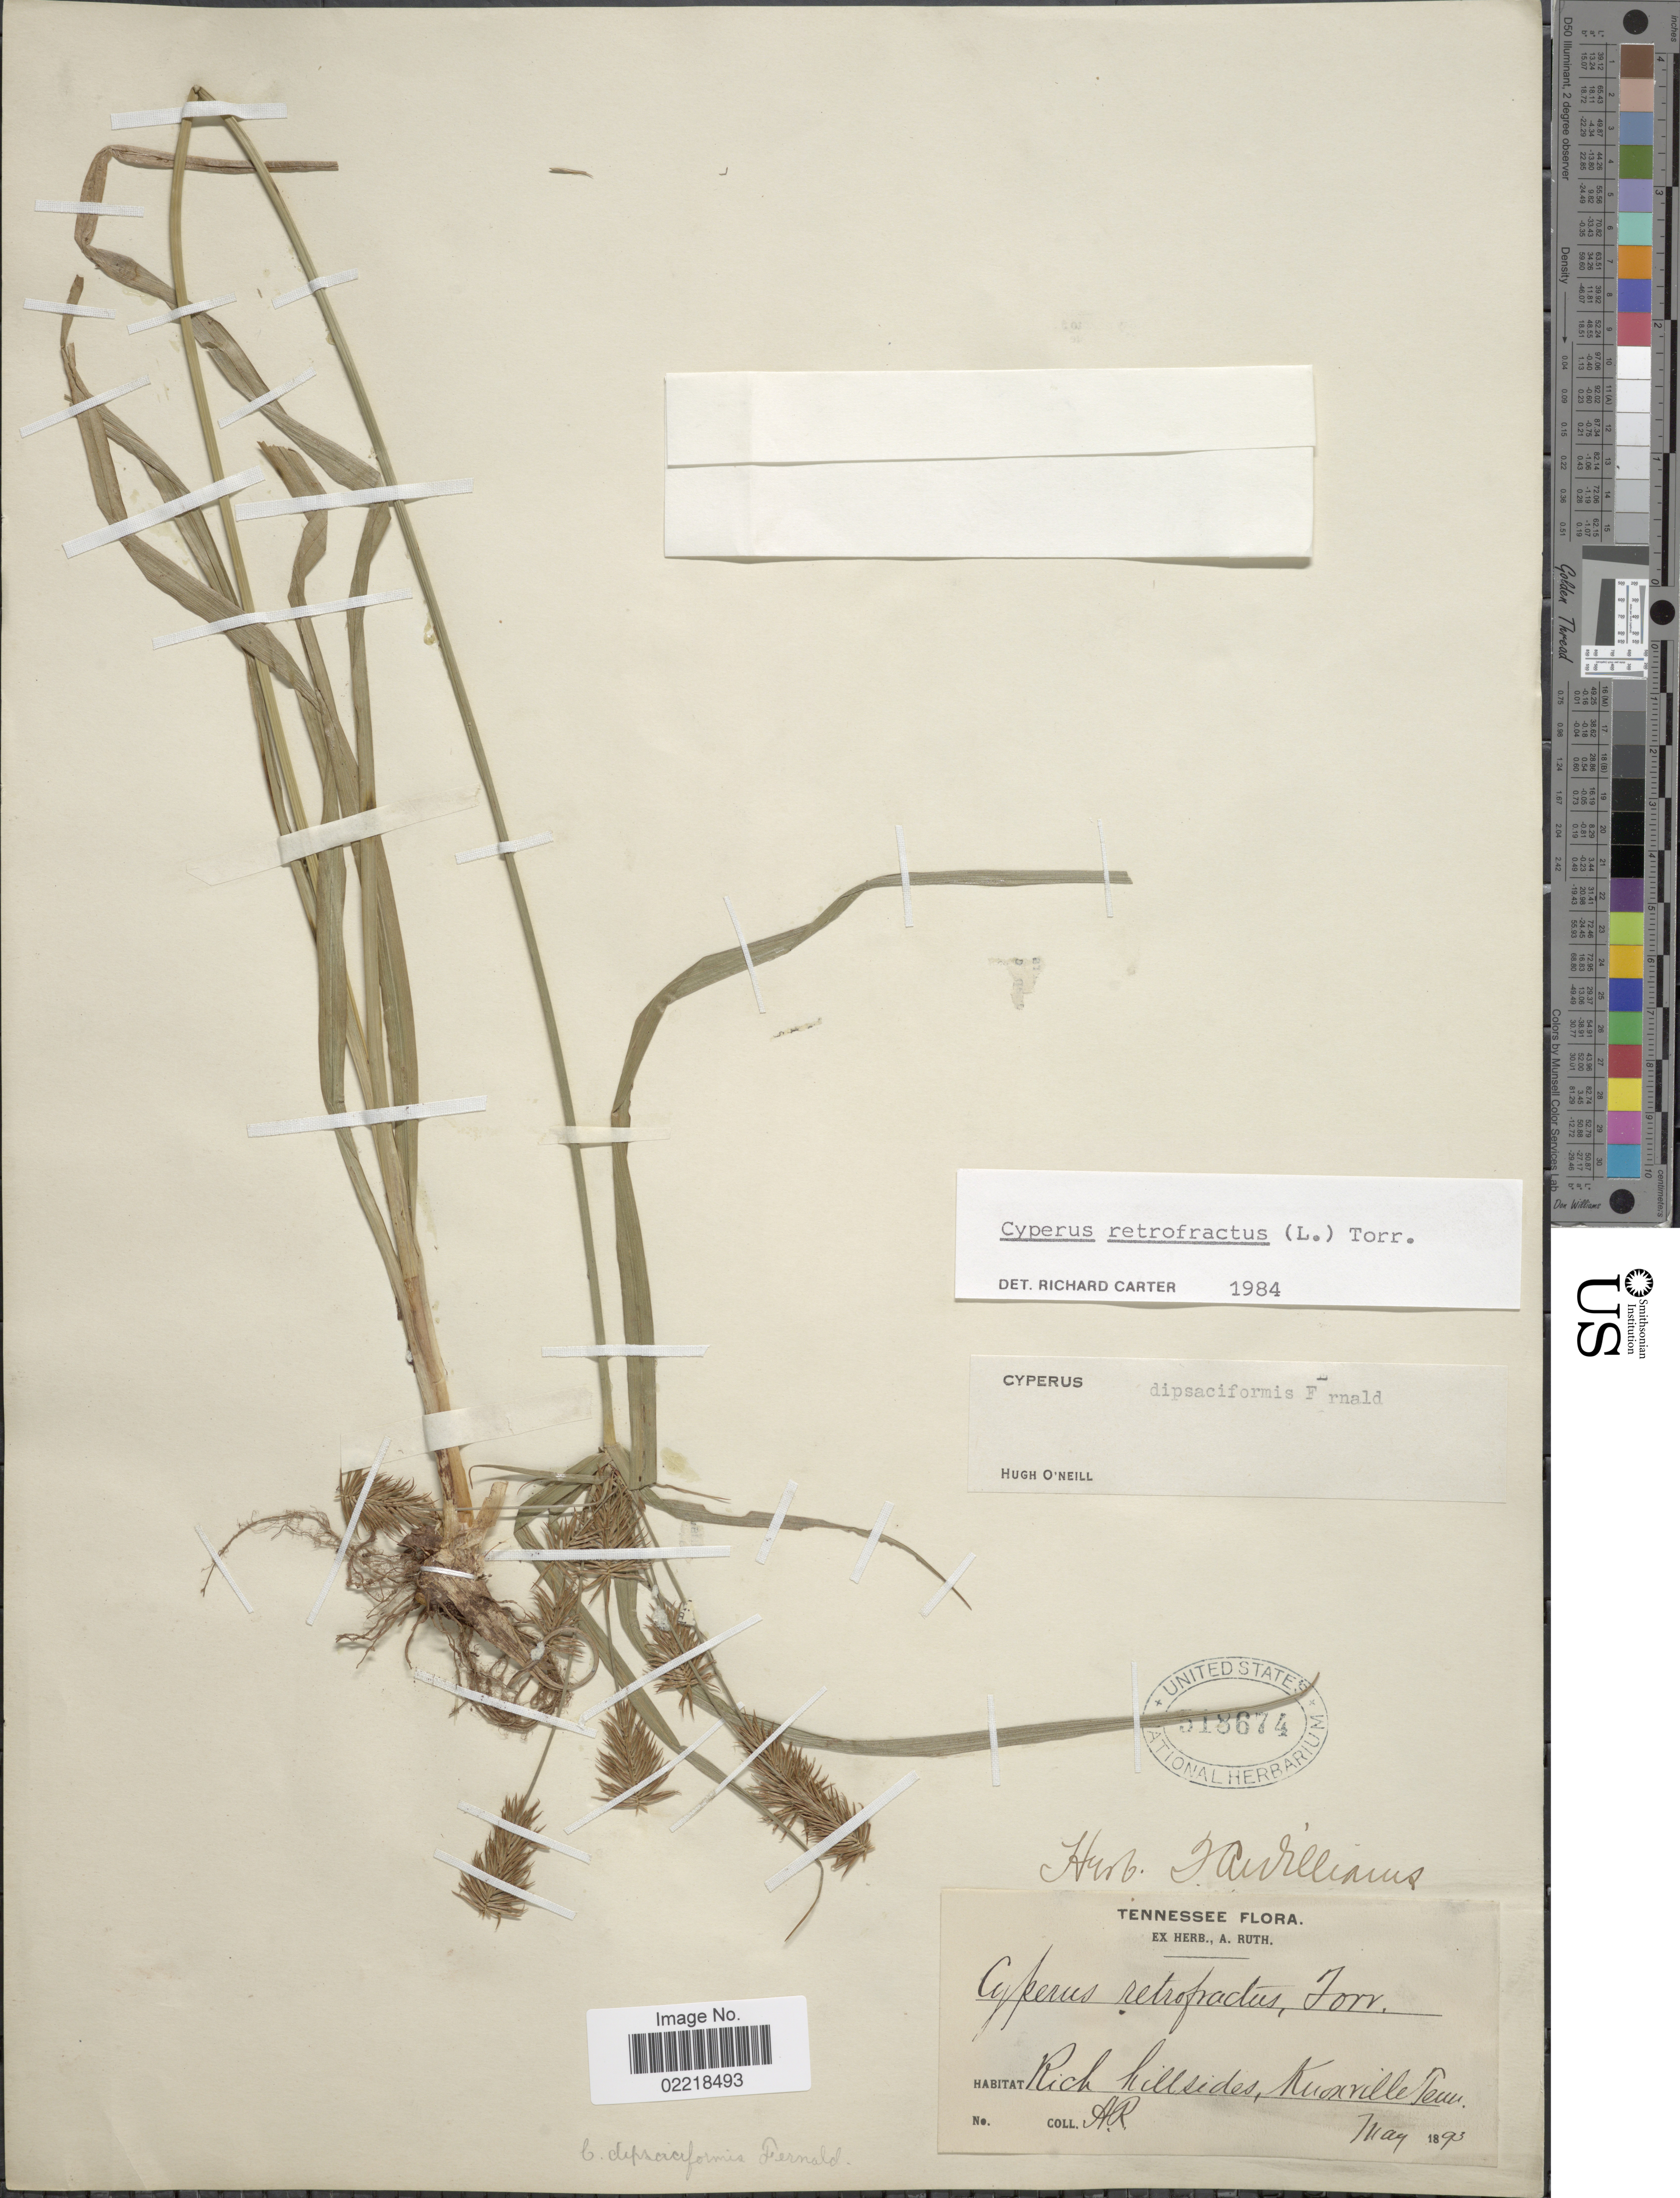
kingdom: Plantae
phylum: Tracheophyta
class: Liliopsida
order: Poales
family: Cyperaceae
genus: Cyperus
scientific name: Cyperus retrofractus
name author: (L.) Torr.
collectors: A. Ruth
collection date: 1893-05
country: United States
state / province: Tennessee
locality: Rick hillsides, Knoxville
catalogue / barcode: US 518674